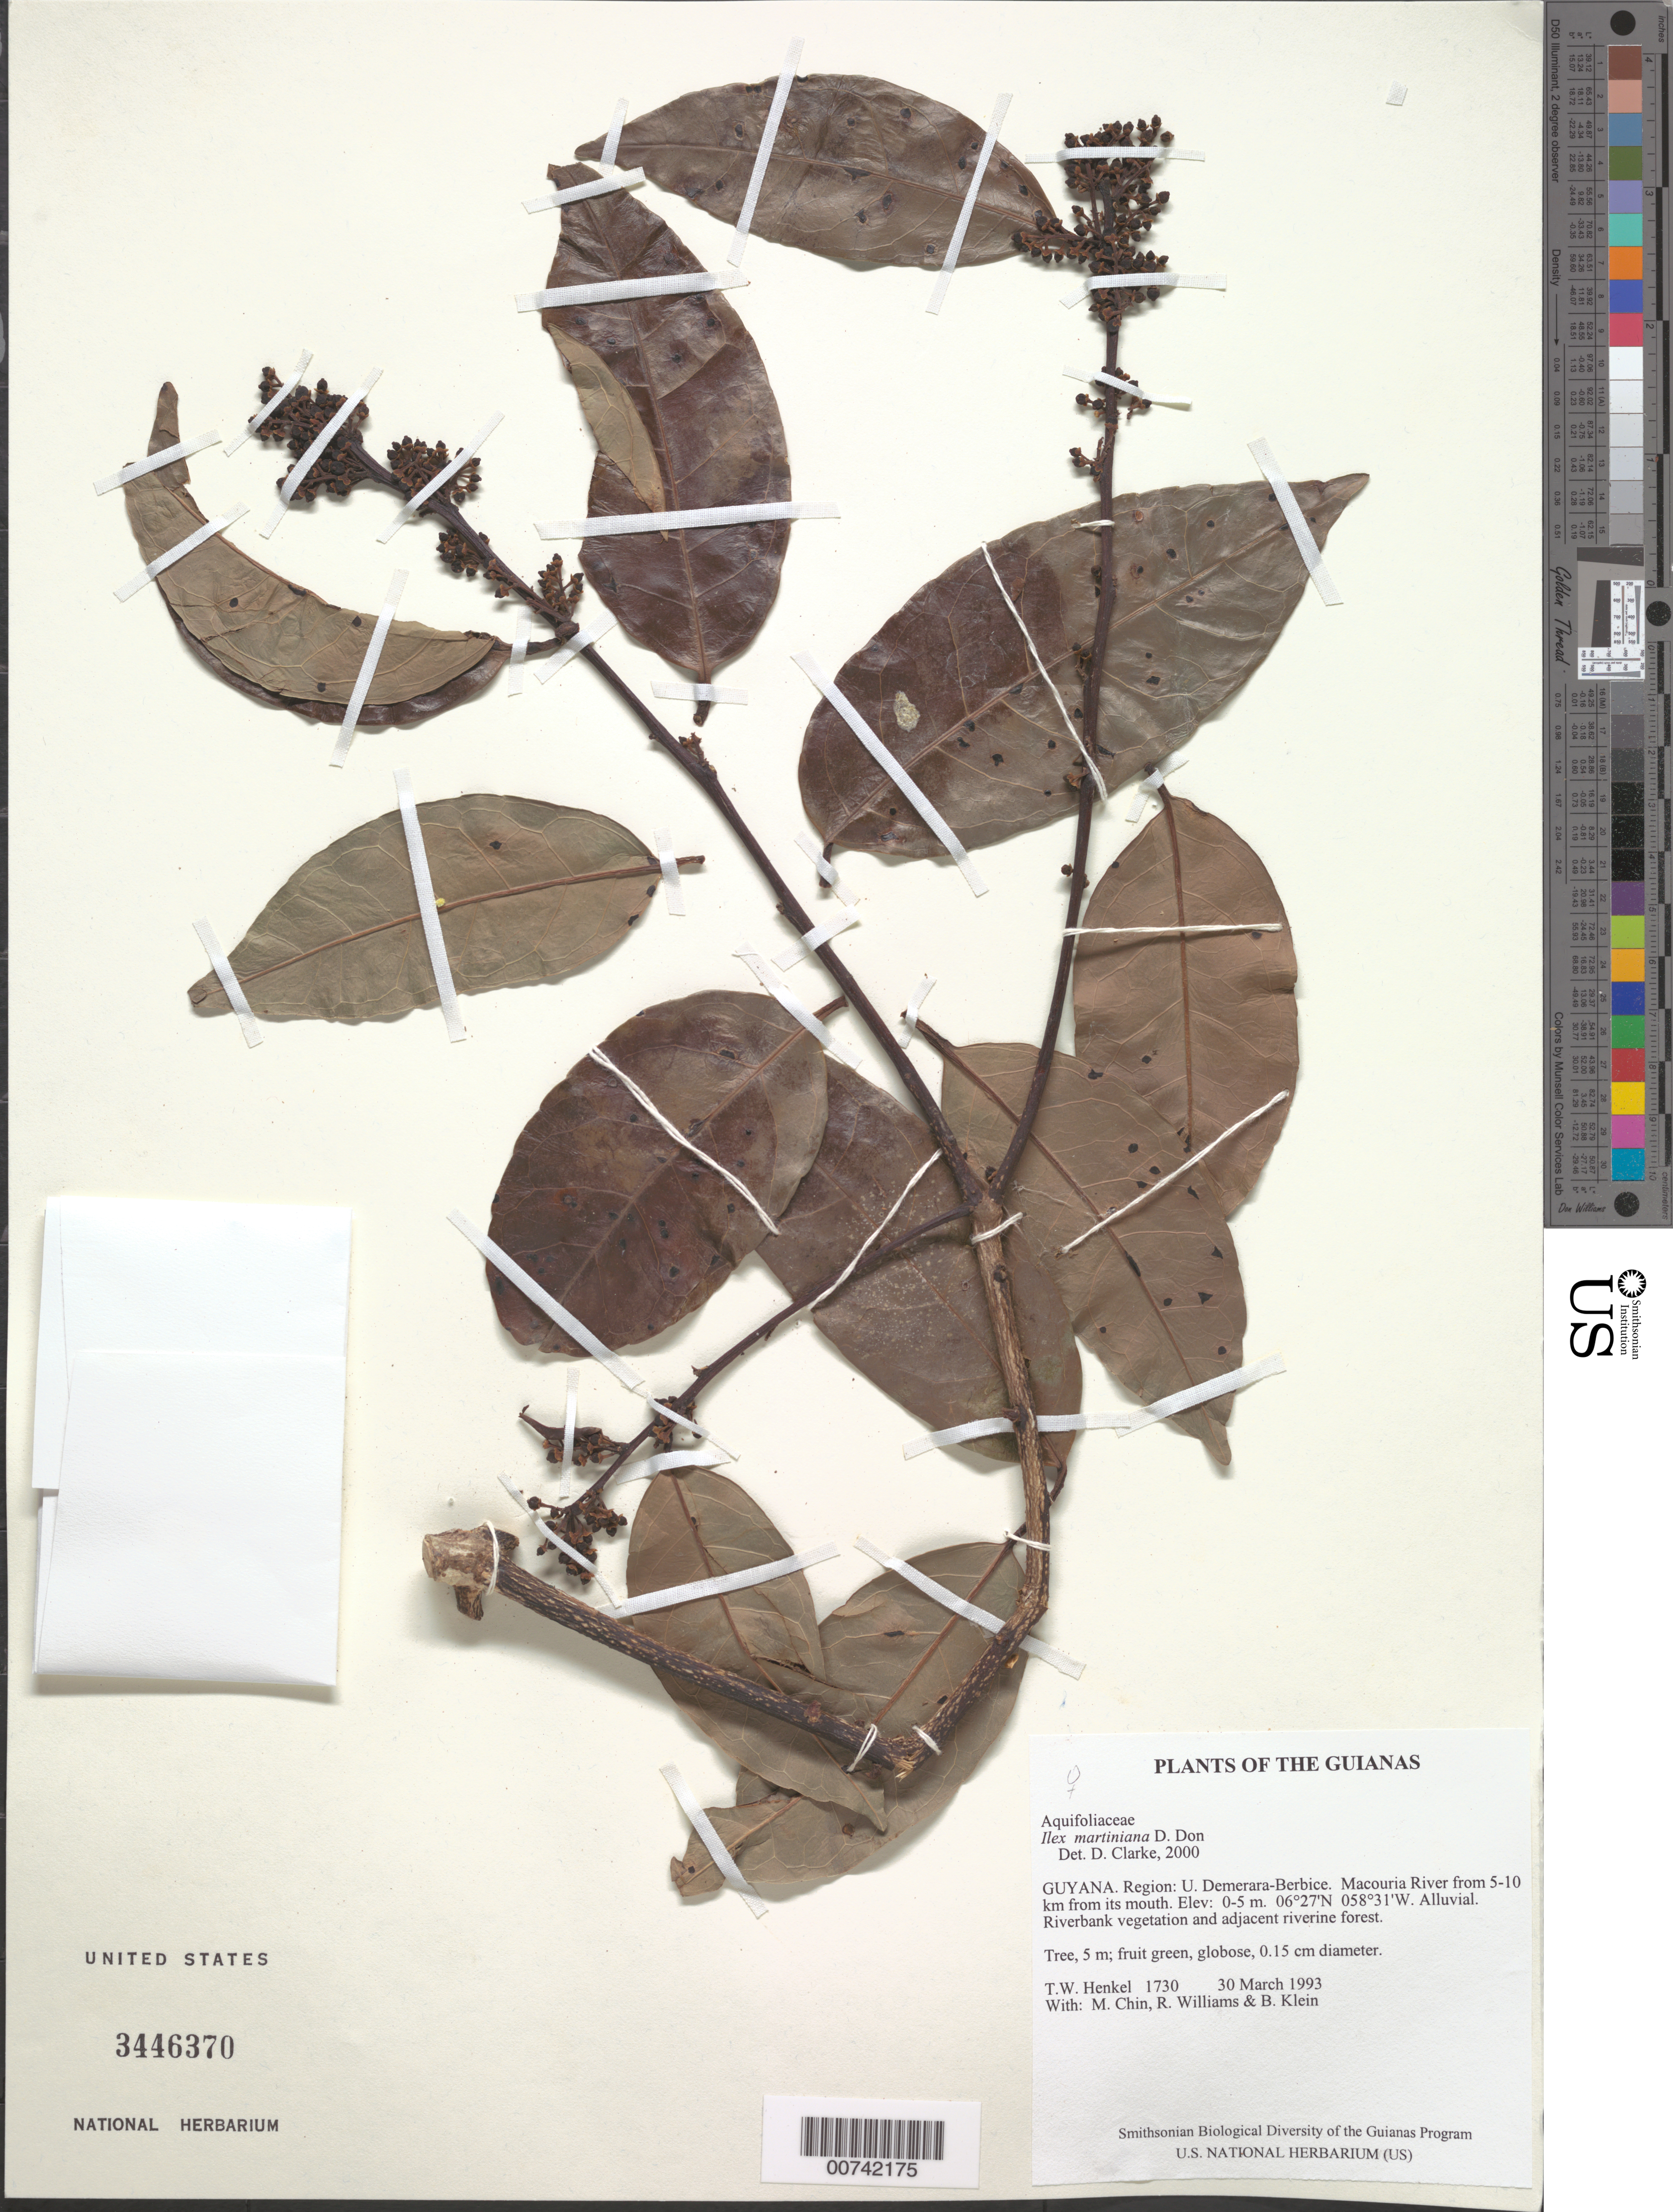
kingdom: Plantae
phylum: Tracheophyta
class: Magnoliopsida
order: Aquifoliales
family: Aquifoliaceae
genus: Ilex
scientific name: Ilex martiniana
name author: D. Don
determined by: Barriera, Gabrielle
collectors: T. Henkel, M. Chin, R. Williams & B. Klein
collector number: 1730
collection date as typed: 30 March 1993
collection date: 1993-03-30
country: Guyana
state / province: U. Demerara-Berbice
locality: Macouria River from 5-10 km from its mouth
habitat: Alluvial. Riverbank vegetation and adjacent riverine forest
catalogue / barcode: US 3446370